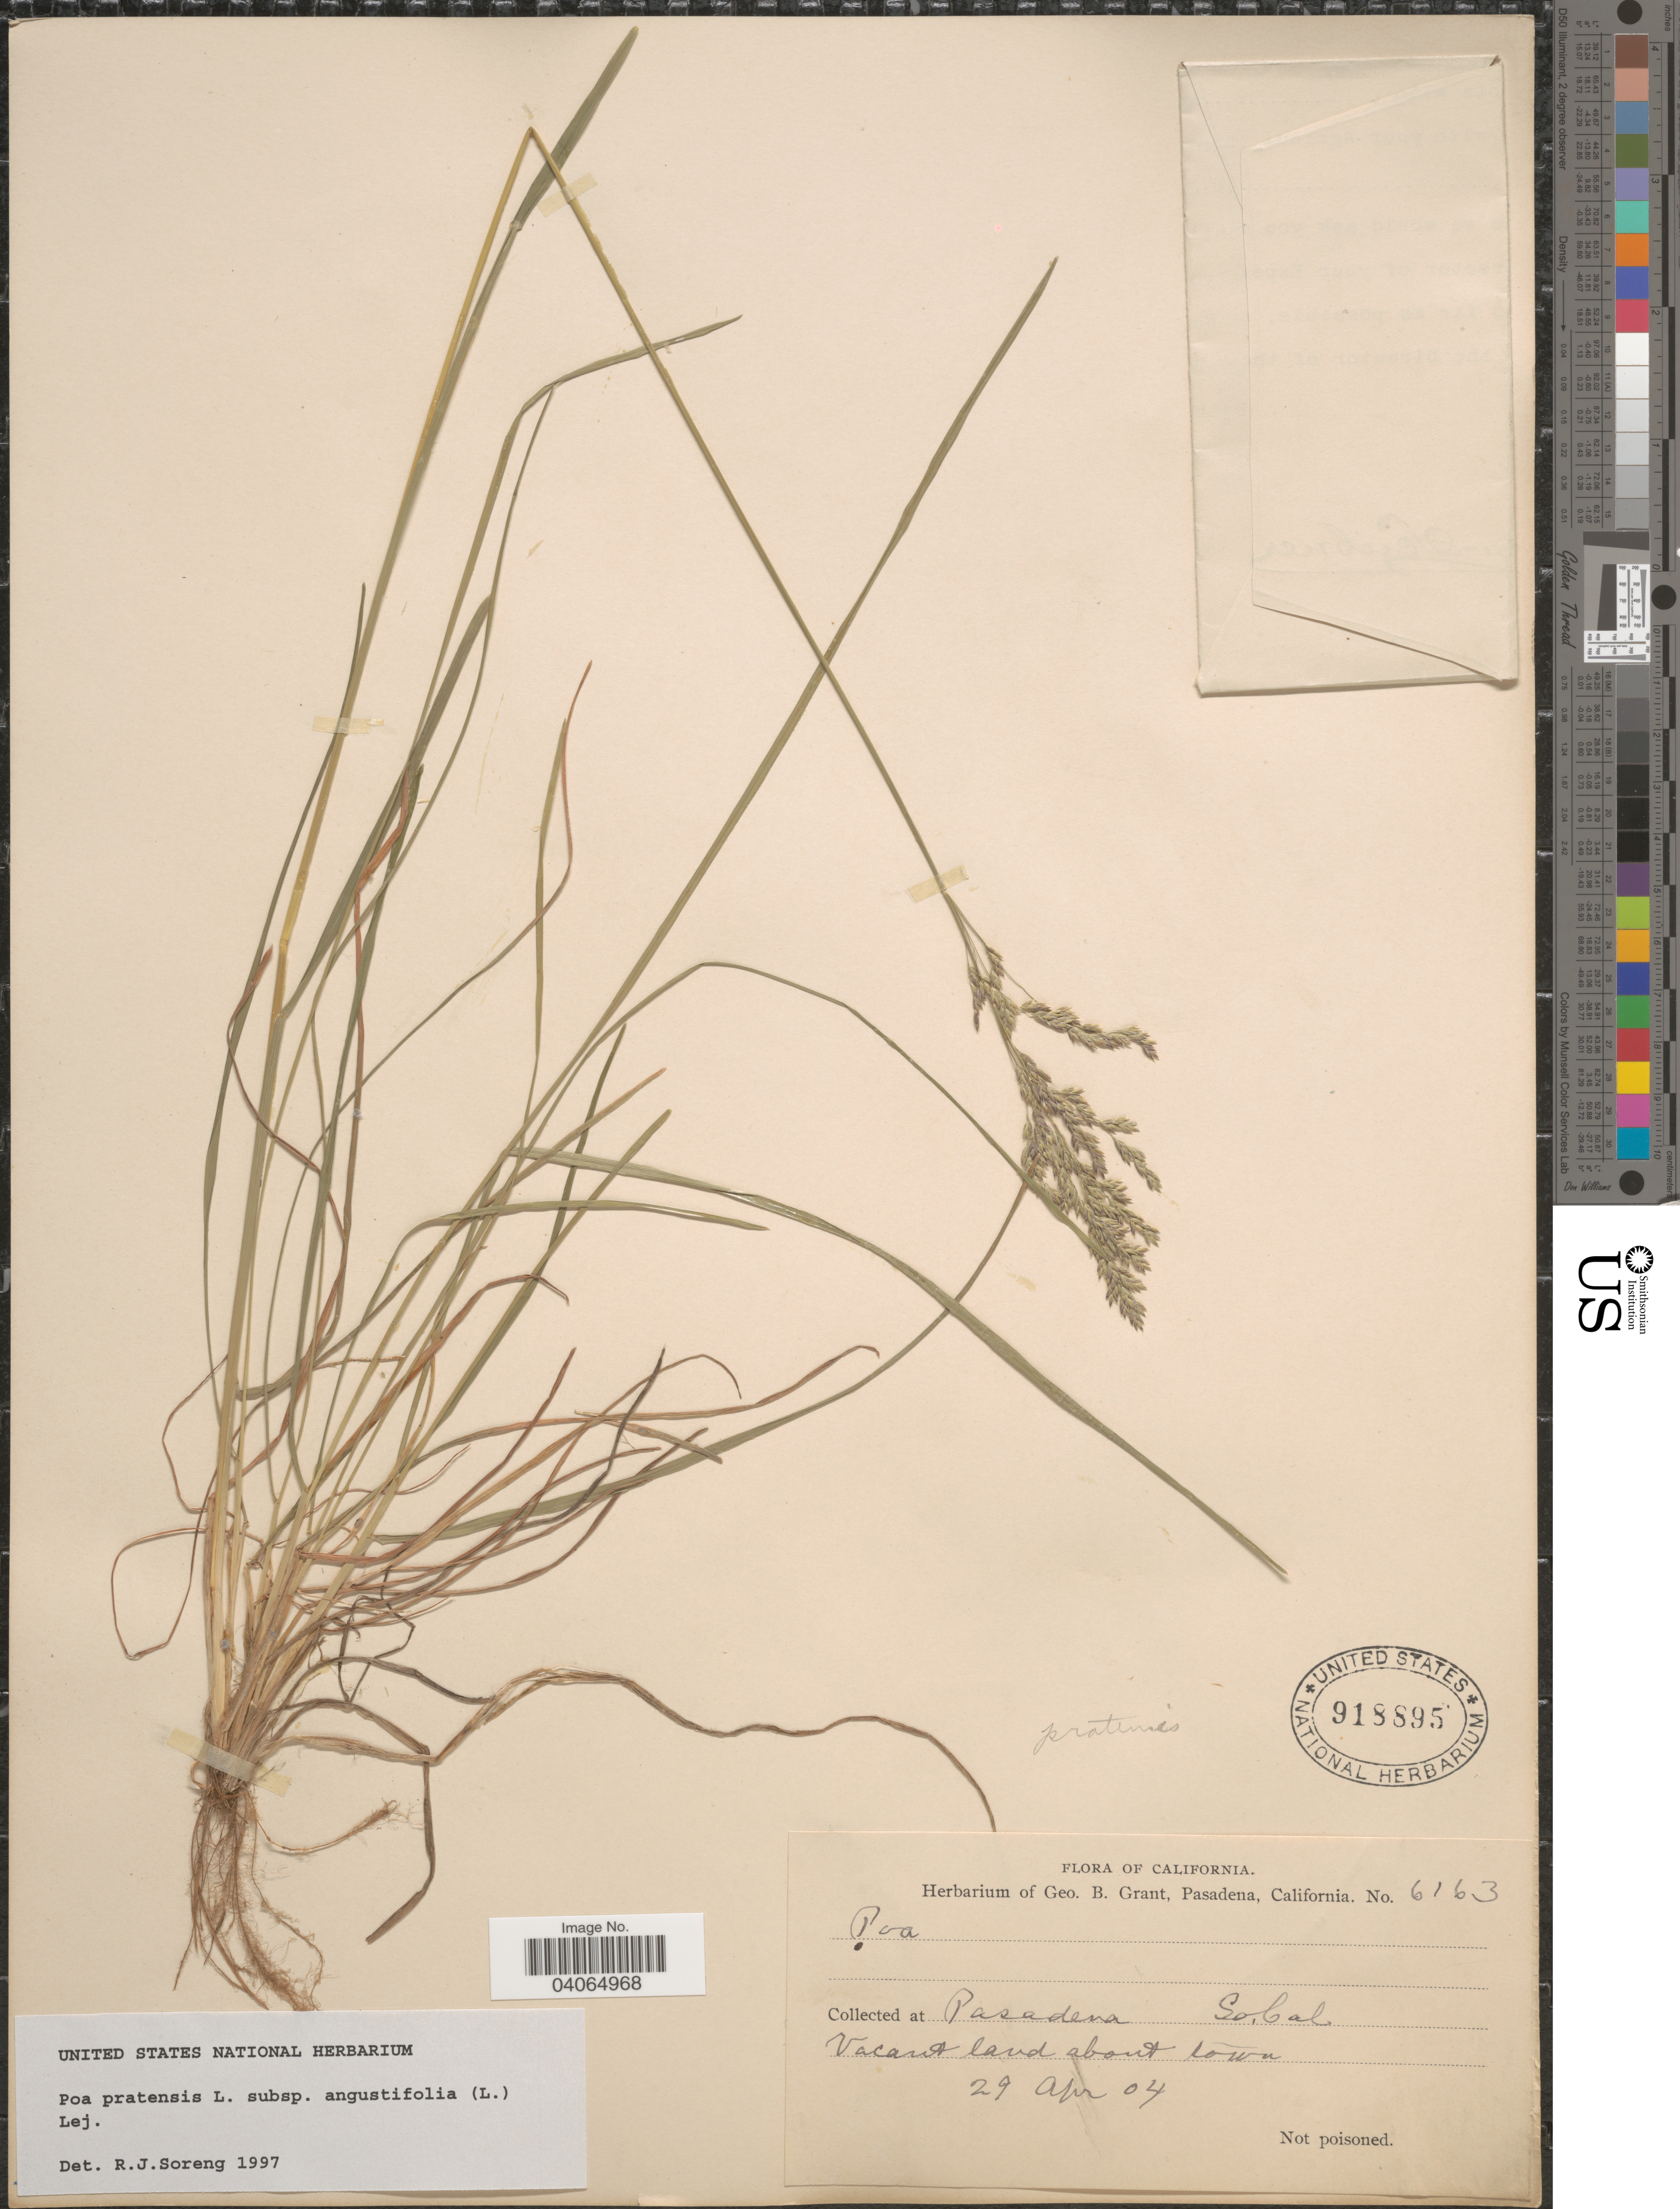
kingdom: Plantae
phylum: Tracheophyta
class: Liliopsida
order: Poales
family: Poaceae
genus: Poa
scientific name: Poa pratensis subsp. angustifolia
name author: (L.) Lej.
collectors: ex herb. Geo. B. Grant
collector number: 6163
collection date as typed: Transcribed d/m/y: 29/4/4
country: United States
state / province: California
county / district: Los Angeles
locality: Pasadena So. Cal. Vacant land about town.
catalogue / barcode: US 918895